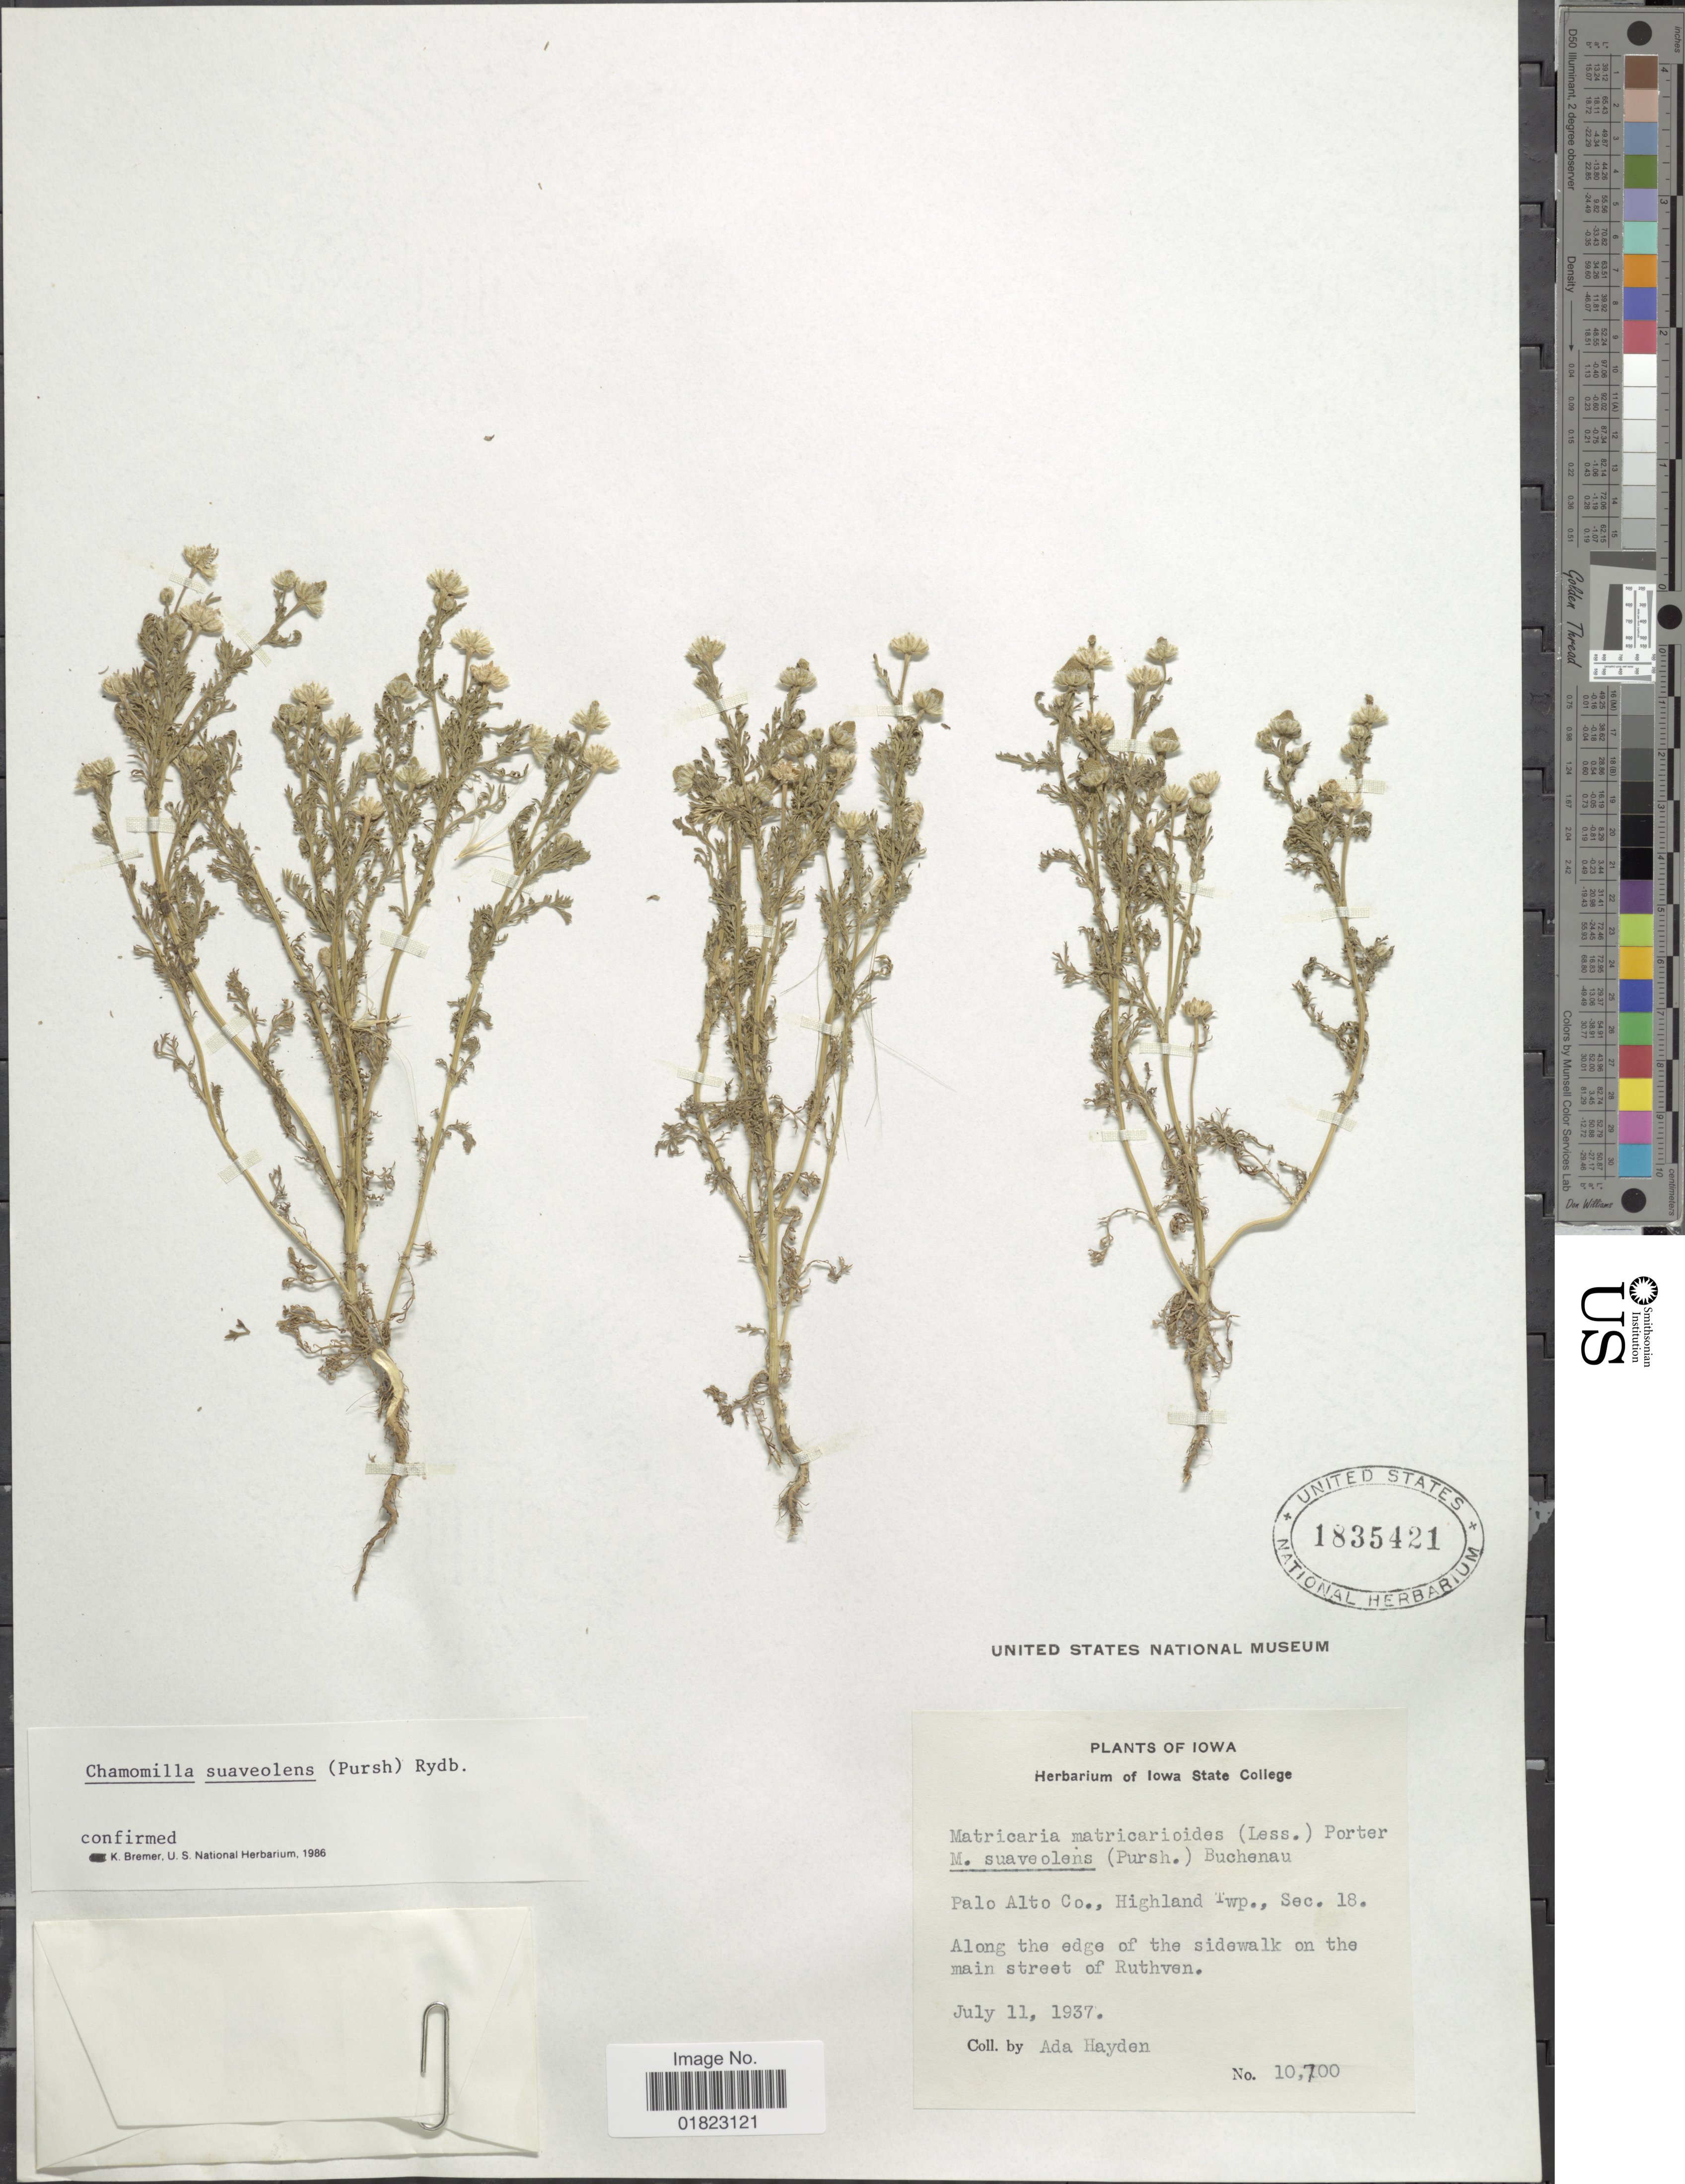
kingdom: Plantae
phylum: Tracheophyta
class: Magnoliopsida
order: Asterales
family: Asteraceae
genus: Matricaria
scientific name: Matricaria matricarioides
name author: (Less.) Porter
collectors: Ada Hayden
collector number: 10700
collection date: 1937-07-11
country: United States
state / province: Iowa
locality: Iowa. Palo Alto Co., Highlands Twp., Sec. 18. Along the edge of the sidewalk on the main street of Ruthwen.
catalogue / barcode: US 1835421